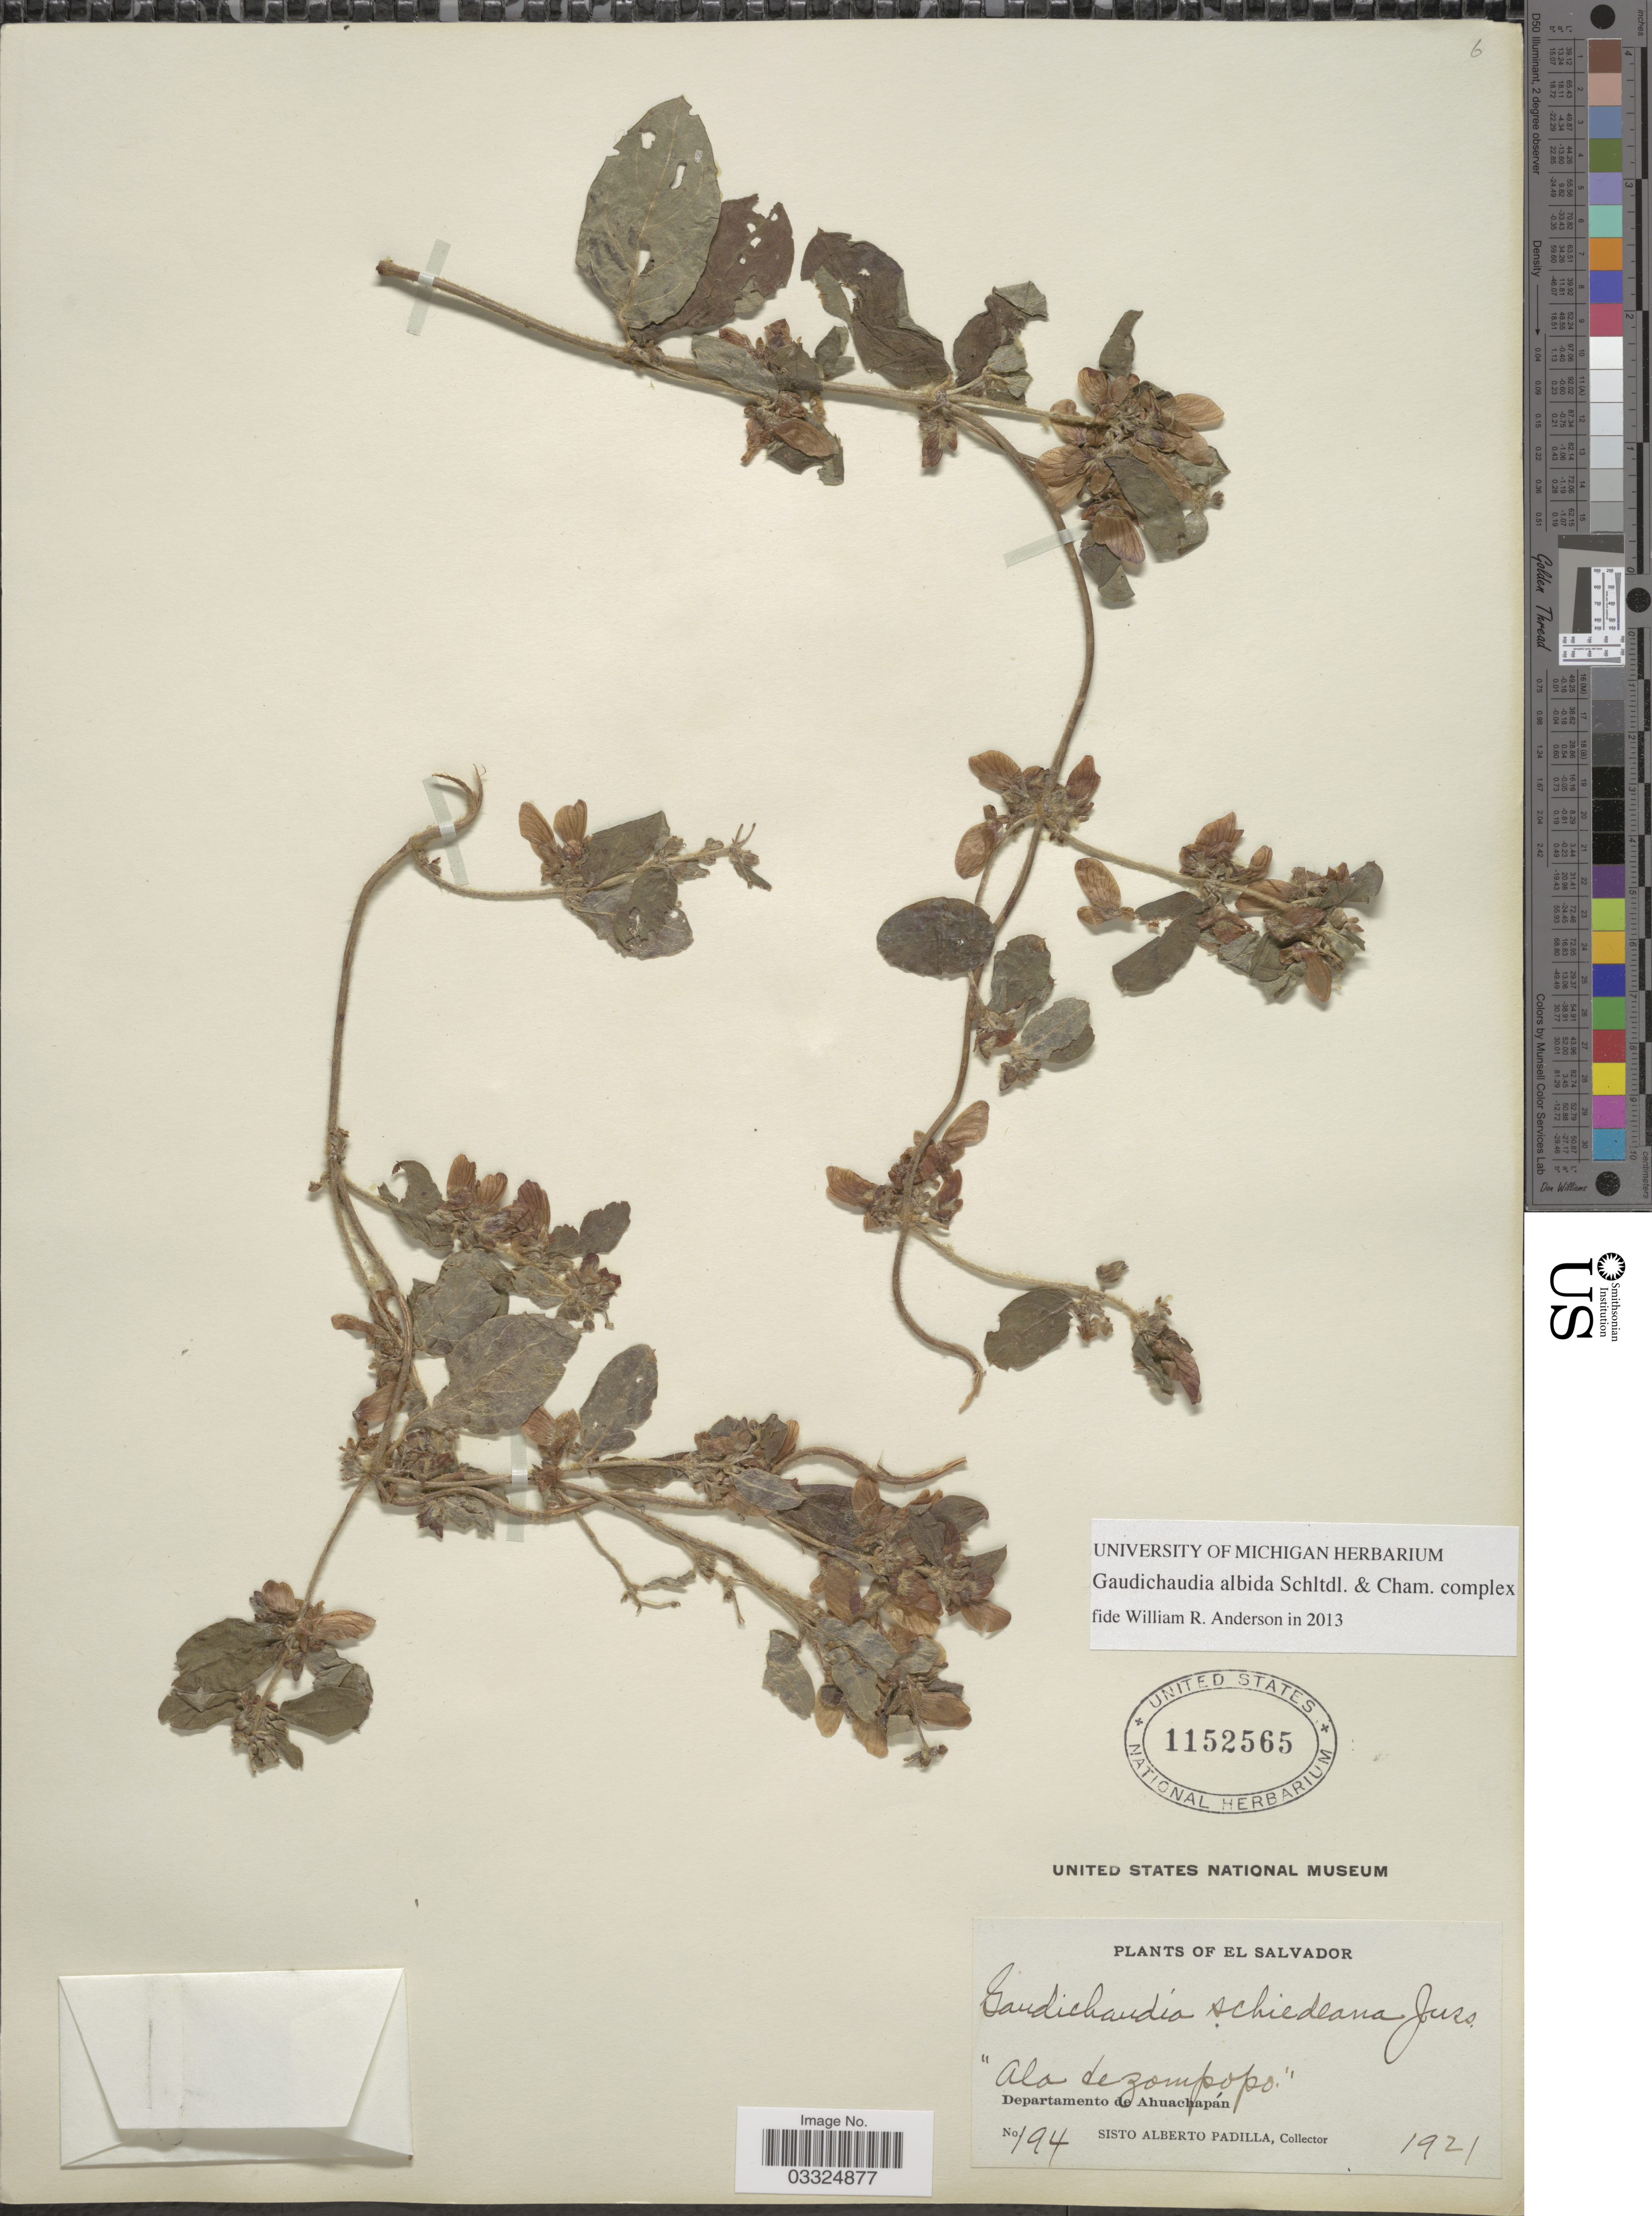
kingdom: Plantae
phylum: Tracheophyta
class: Magnoliopsida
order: Malpighiales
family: Malpighiaceae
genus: Gaudichaudia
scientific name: Gaudichaudia albida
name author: Schltdl. & Cham.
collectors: S. A. Padilla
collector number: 194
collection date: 1921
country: El Salvador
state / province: Ahuachapan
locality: Departamento de Ahuachapán.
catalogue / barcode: US 1152565